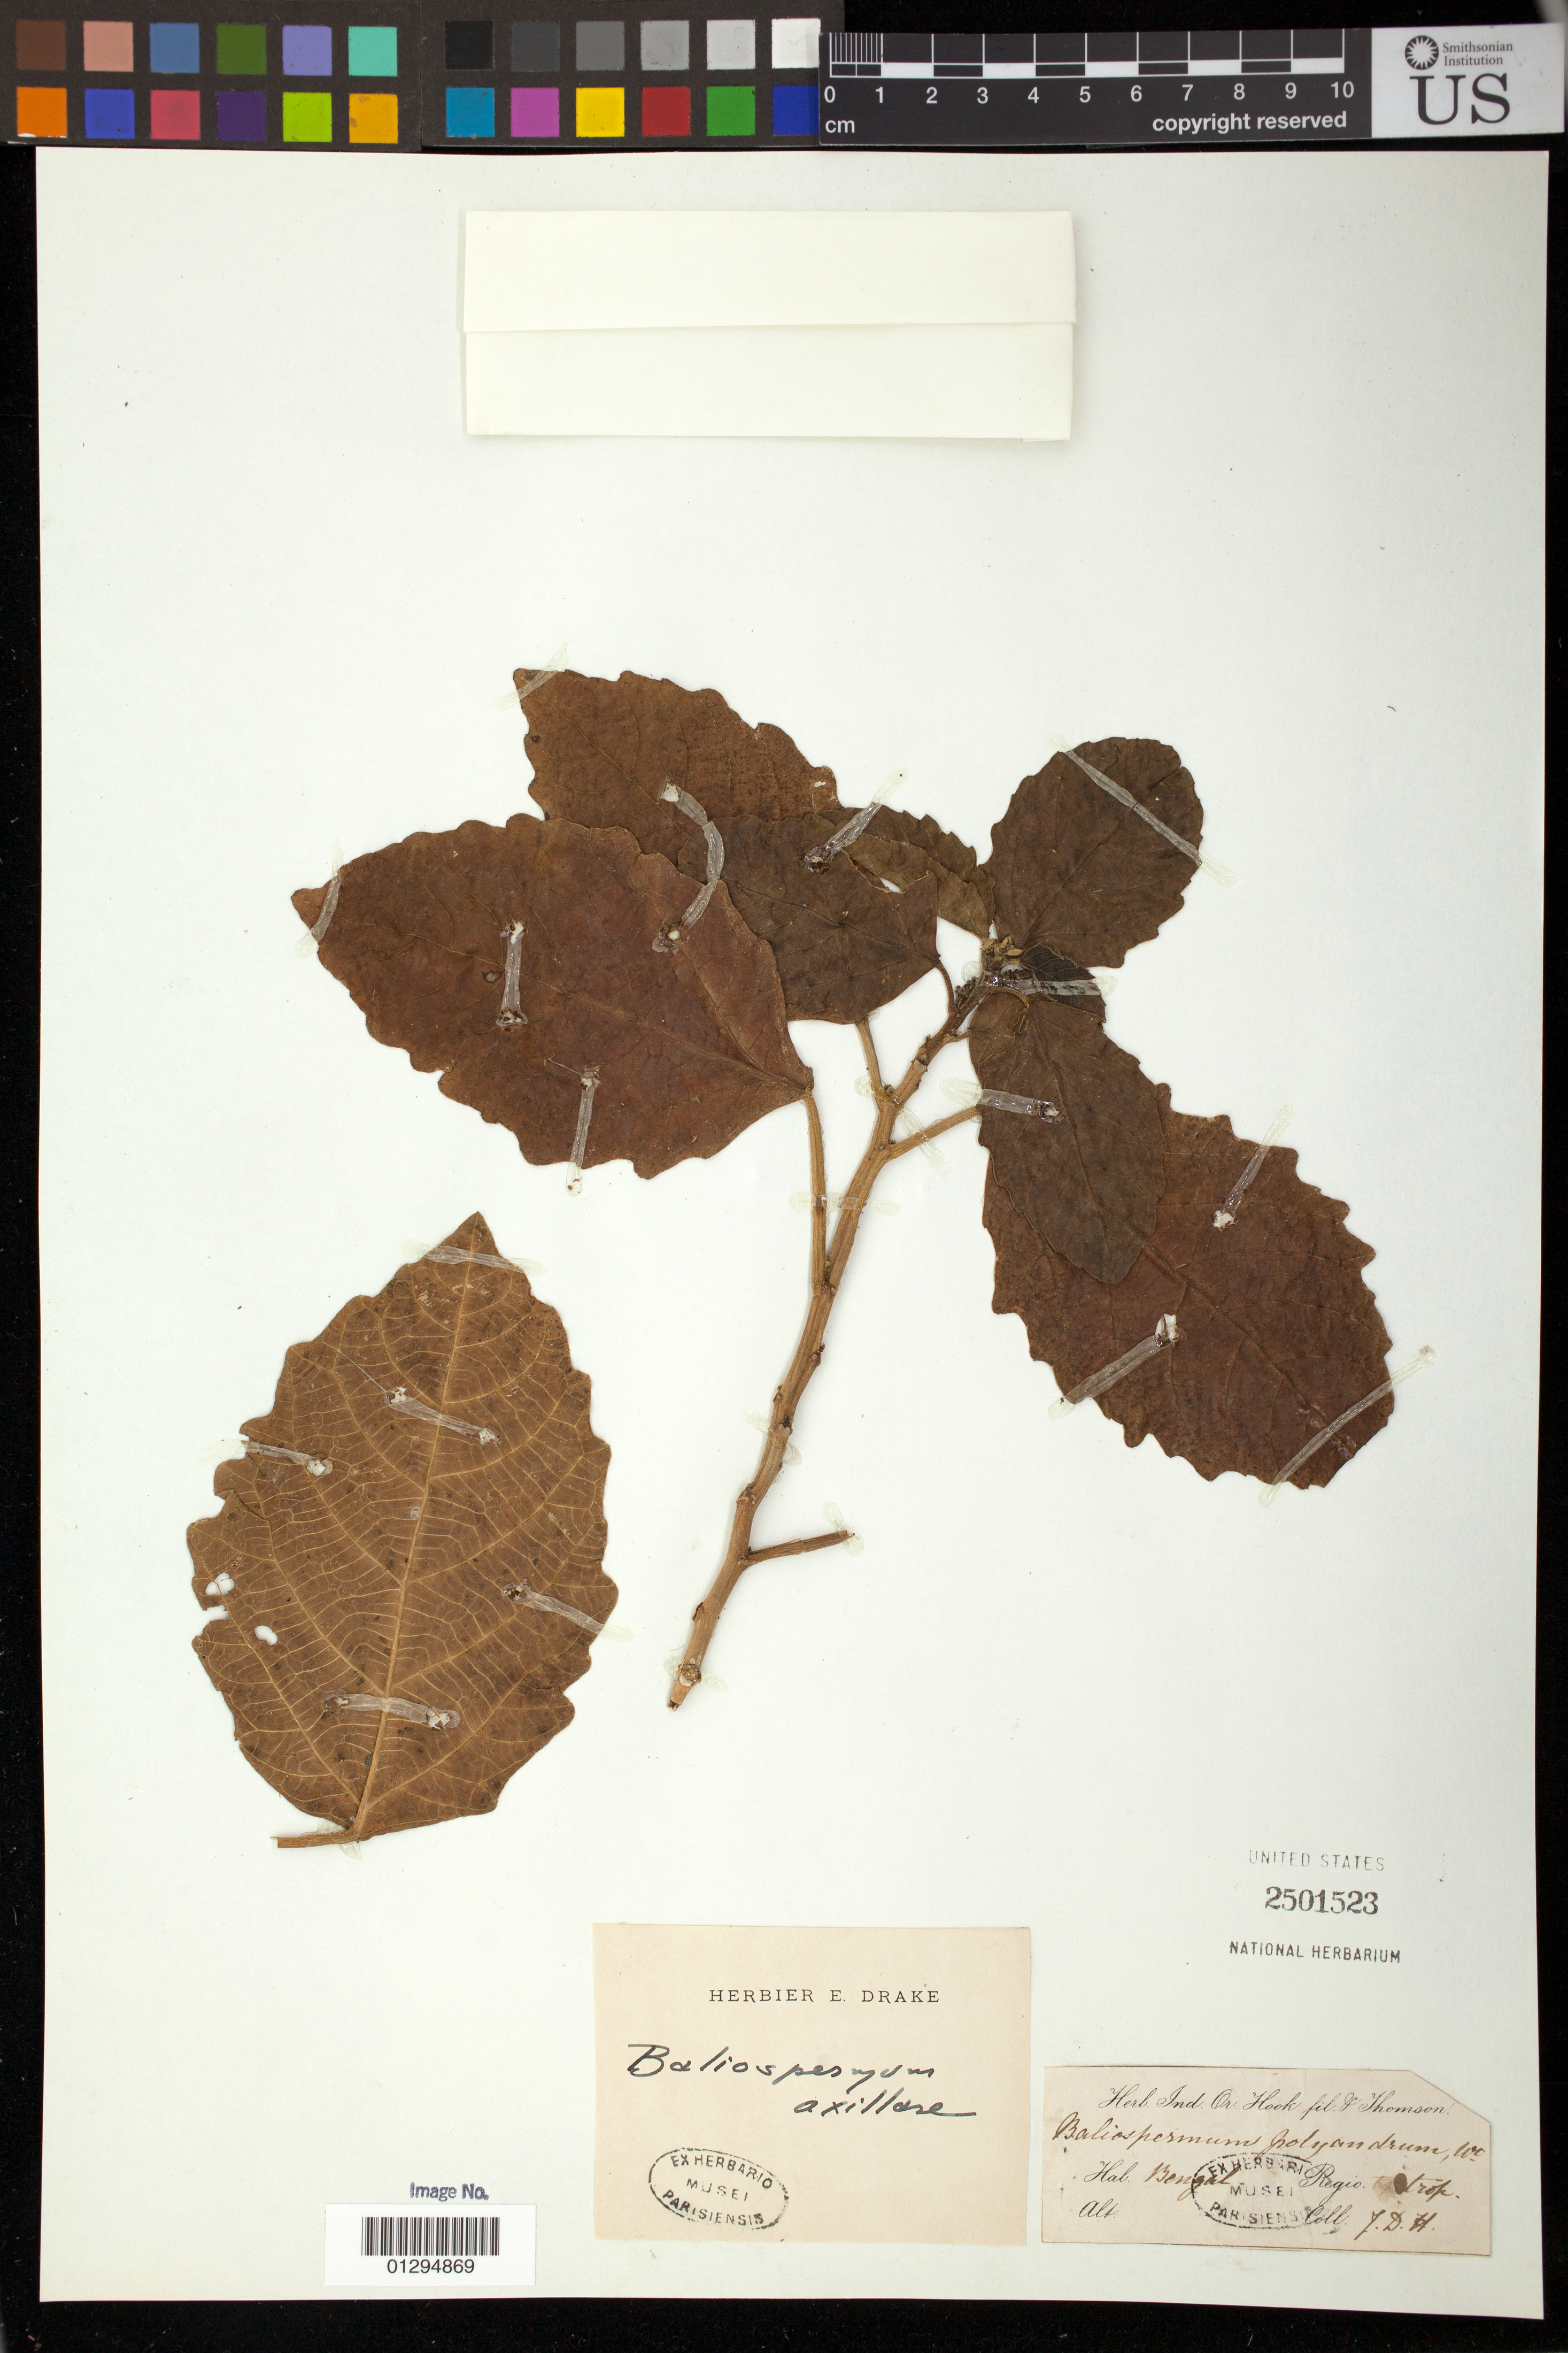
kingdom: Plantae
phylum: Tracheophyta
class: Magnoliopsida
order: Malpighiales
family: Euphorbiaceae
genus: Baliospermum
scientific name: Baliospermum montanum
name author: (Willd.) Müll. Arg.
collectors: J. D. Hooker & T. Thomson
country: India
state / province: West Bengal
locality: Bengal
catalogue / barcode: US 2501523